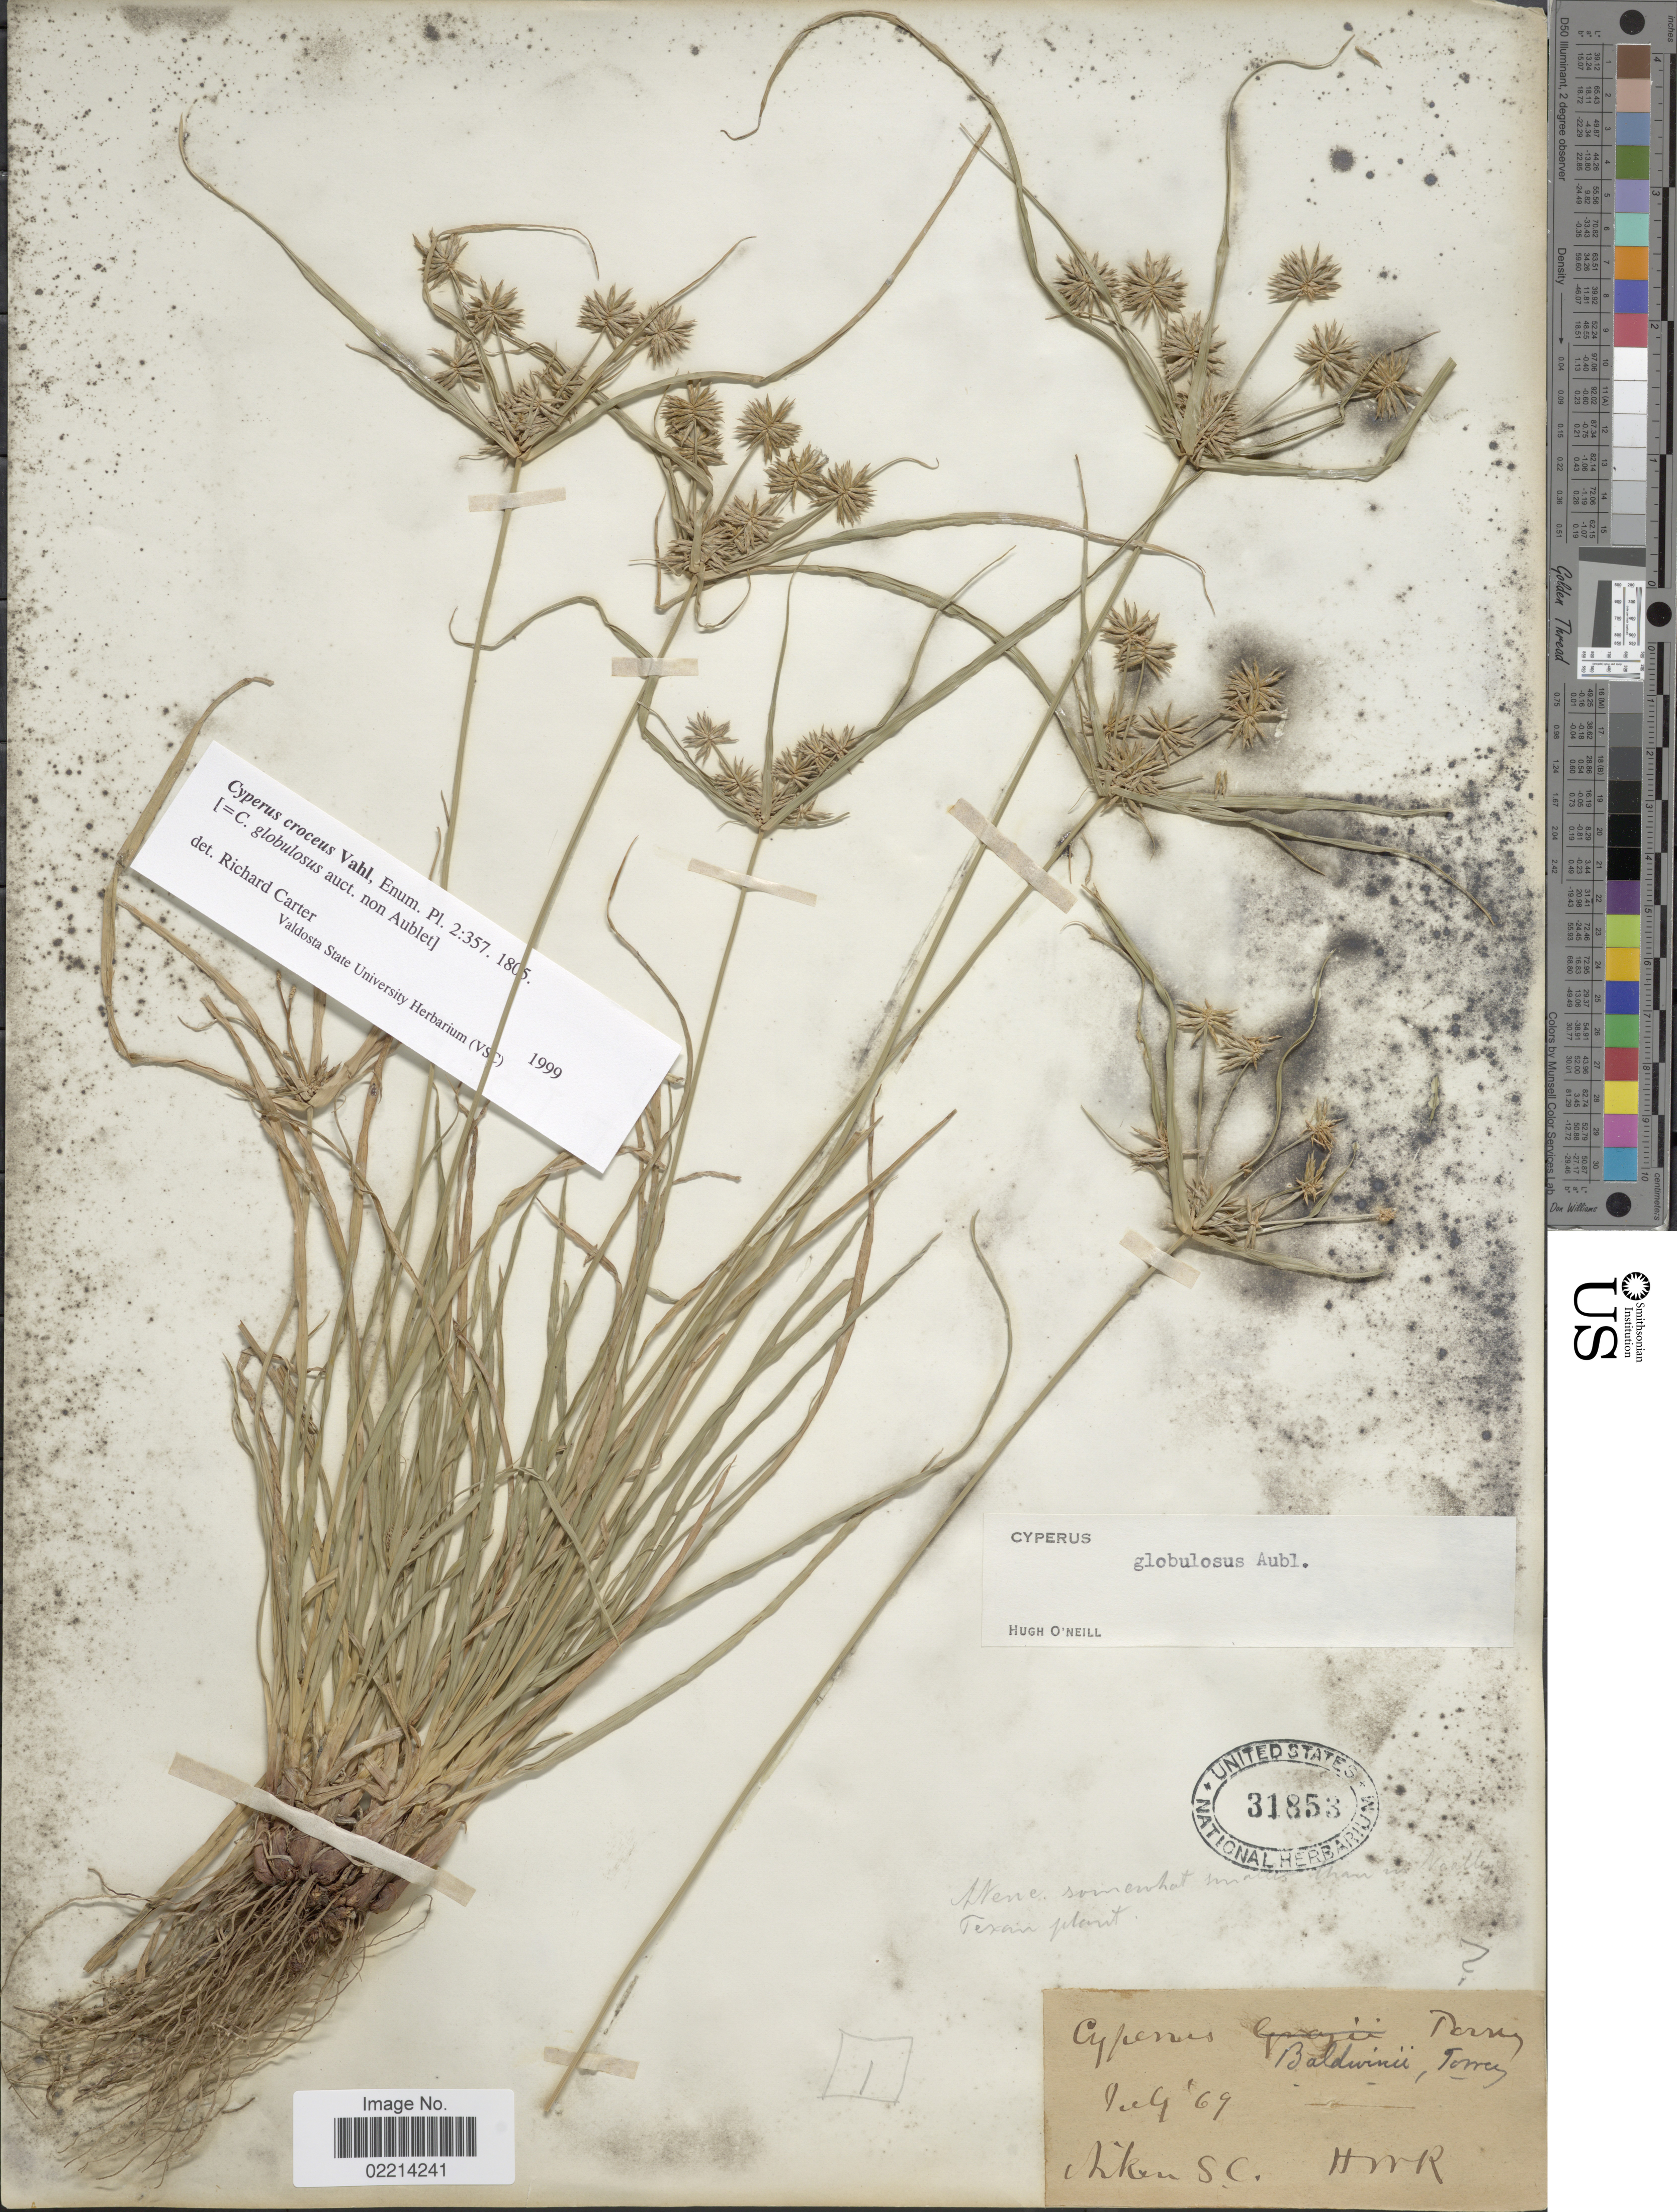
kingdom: Plantae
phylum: Tracheophyta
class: Liliopsida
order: Poales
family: Cyperaceae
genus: Cyperus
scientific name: Cyperus croceus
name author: Vahl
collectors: H. W. R.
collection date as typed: Transcribed d/m/y: /7/69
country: United States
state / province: South Carolina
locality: Aiken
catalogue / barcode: US 31853